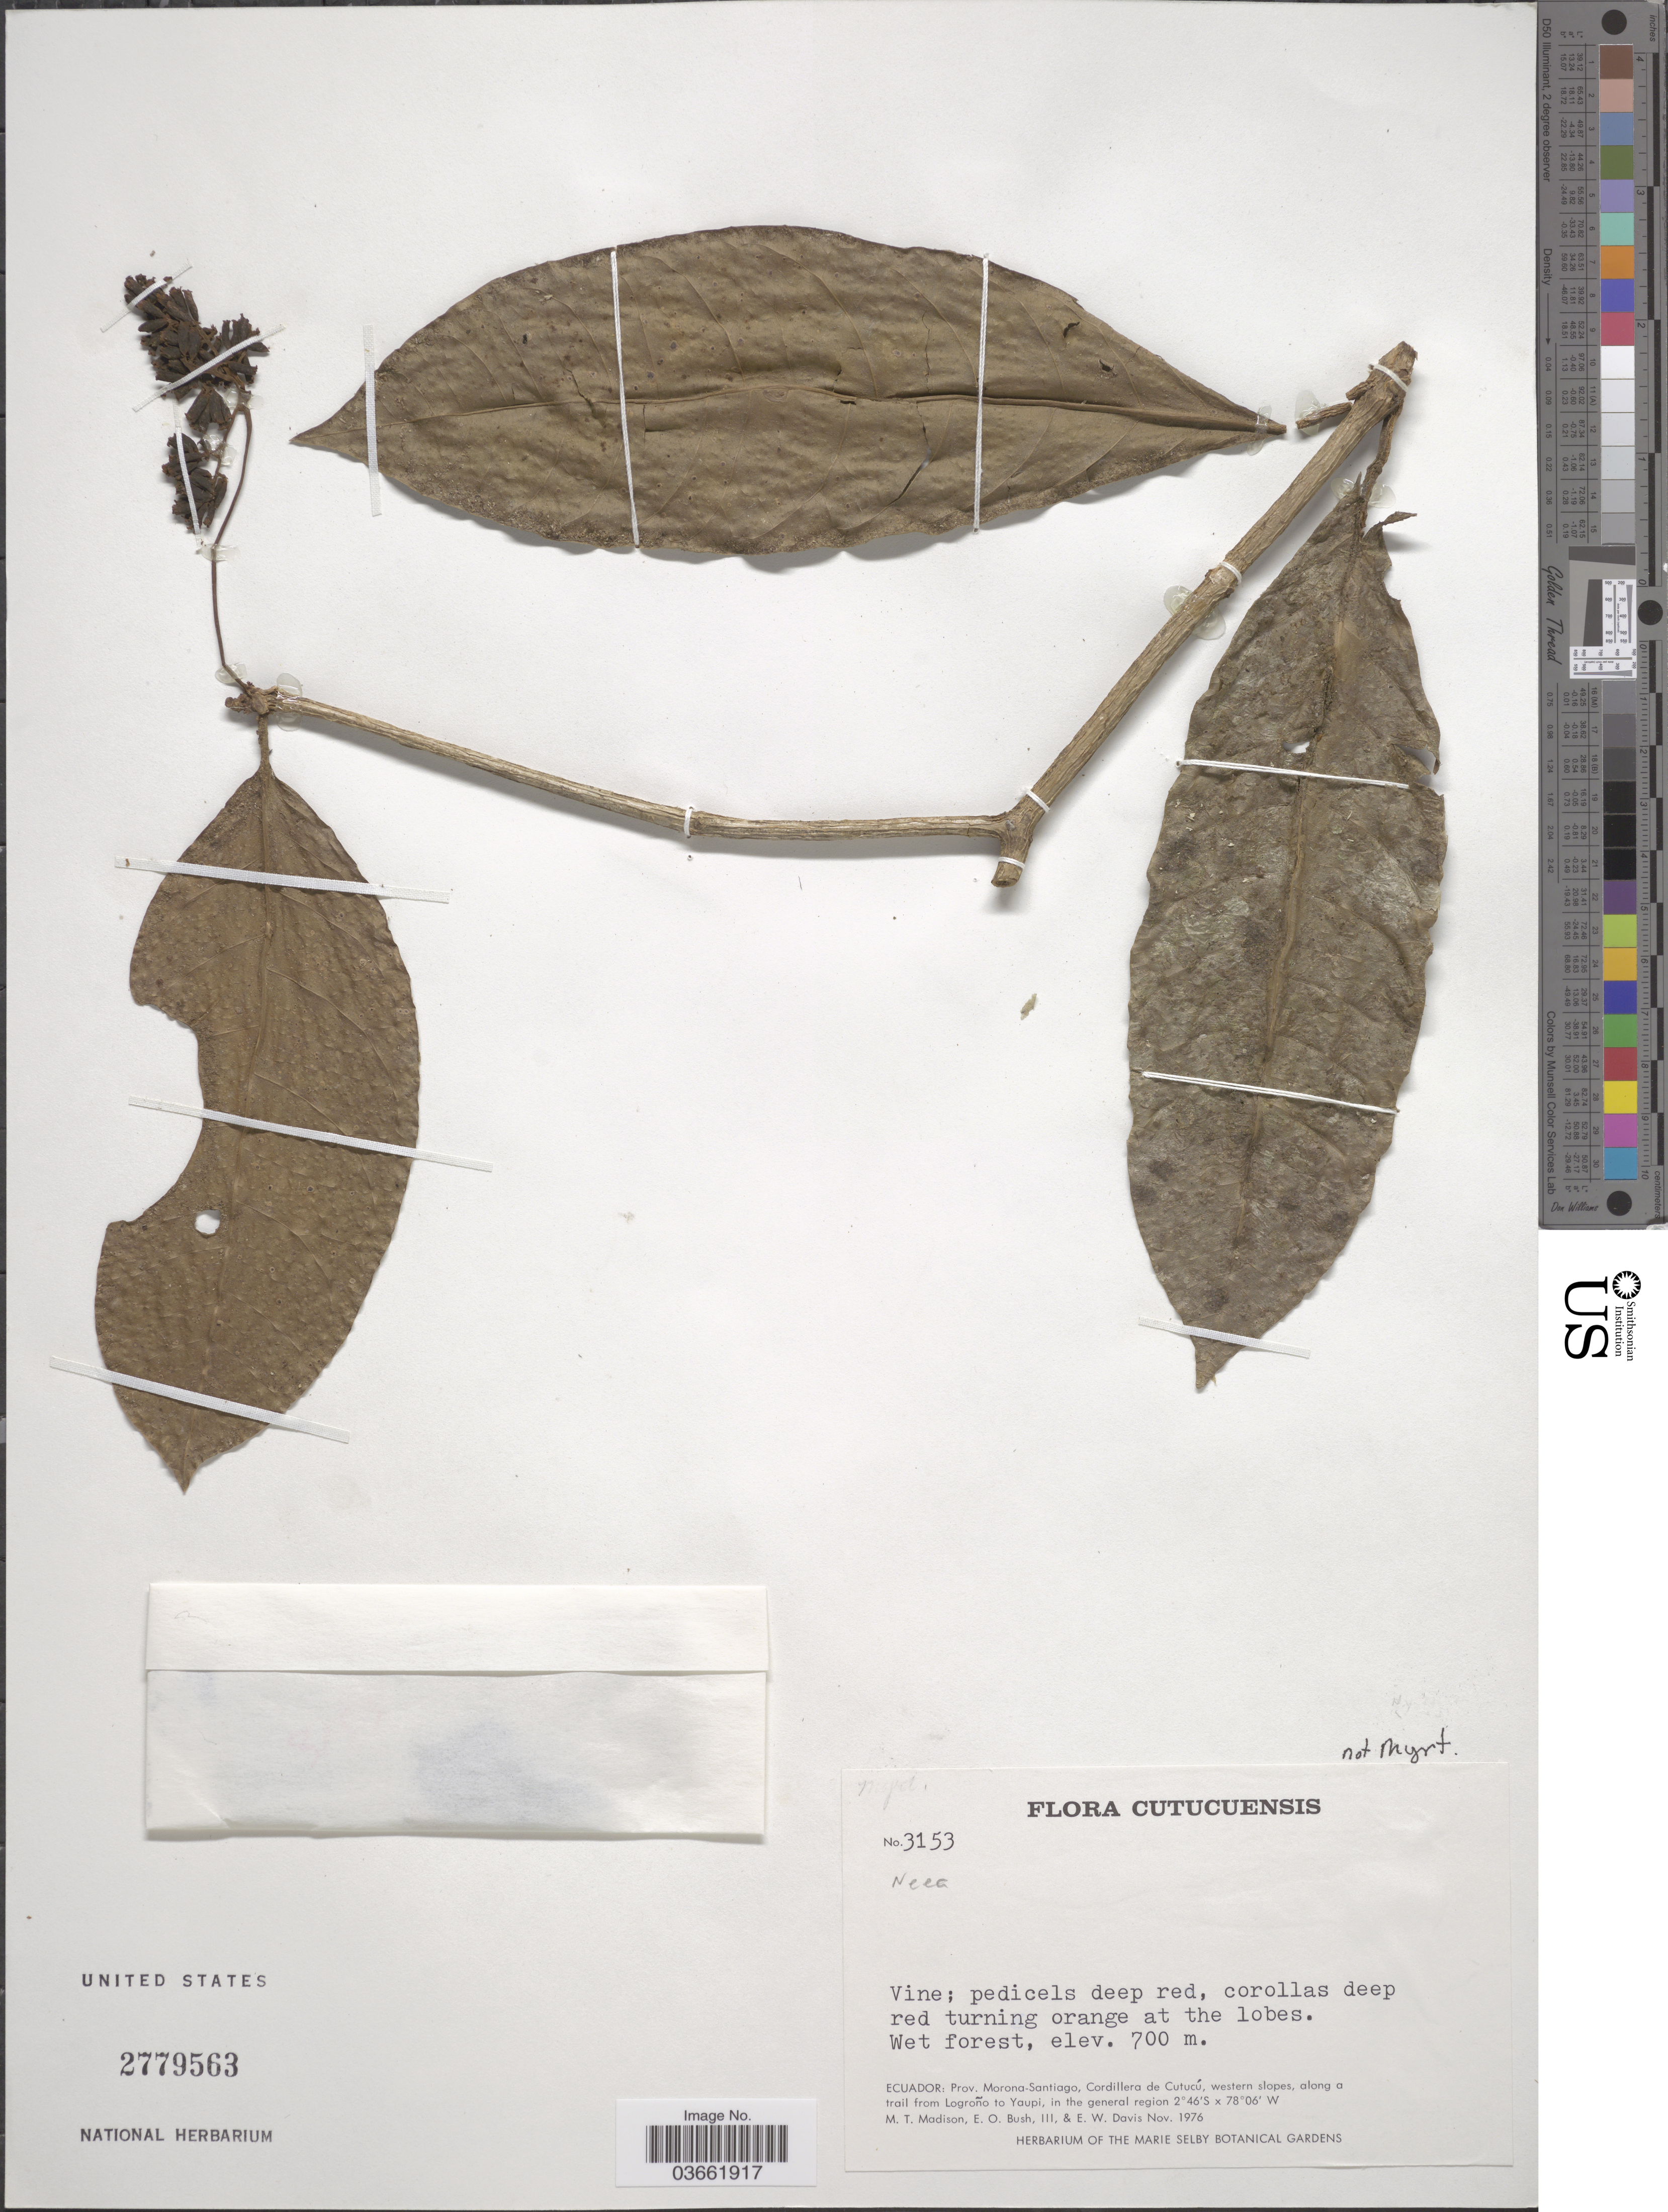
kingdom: Plantae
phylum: Tracheophyta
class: Magnoliopsida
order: Caryophyllales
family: Nyctaginaceae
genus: Neea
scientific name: Neea sp.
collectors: M. T. Madison, E. O. Bush & E. W. Davis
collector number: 3153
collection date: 1976-11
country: Ecuador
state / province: Morona-Santiago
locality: Cutucuensis. Cordillera de Cutucú, western slopes, along a trail from Logroño to Yaupi, in the general region.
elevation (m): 700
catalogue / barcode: US 2779563